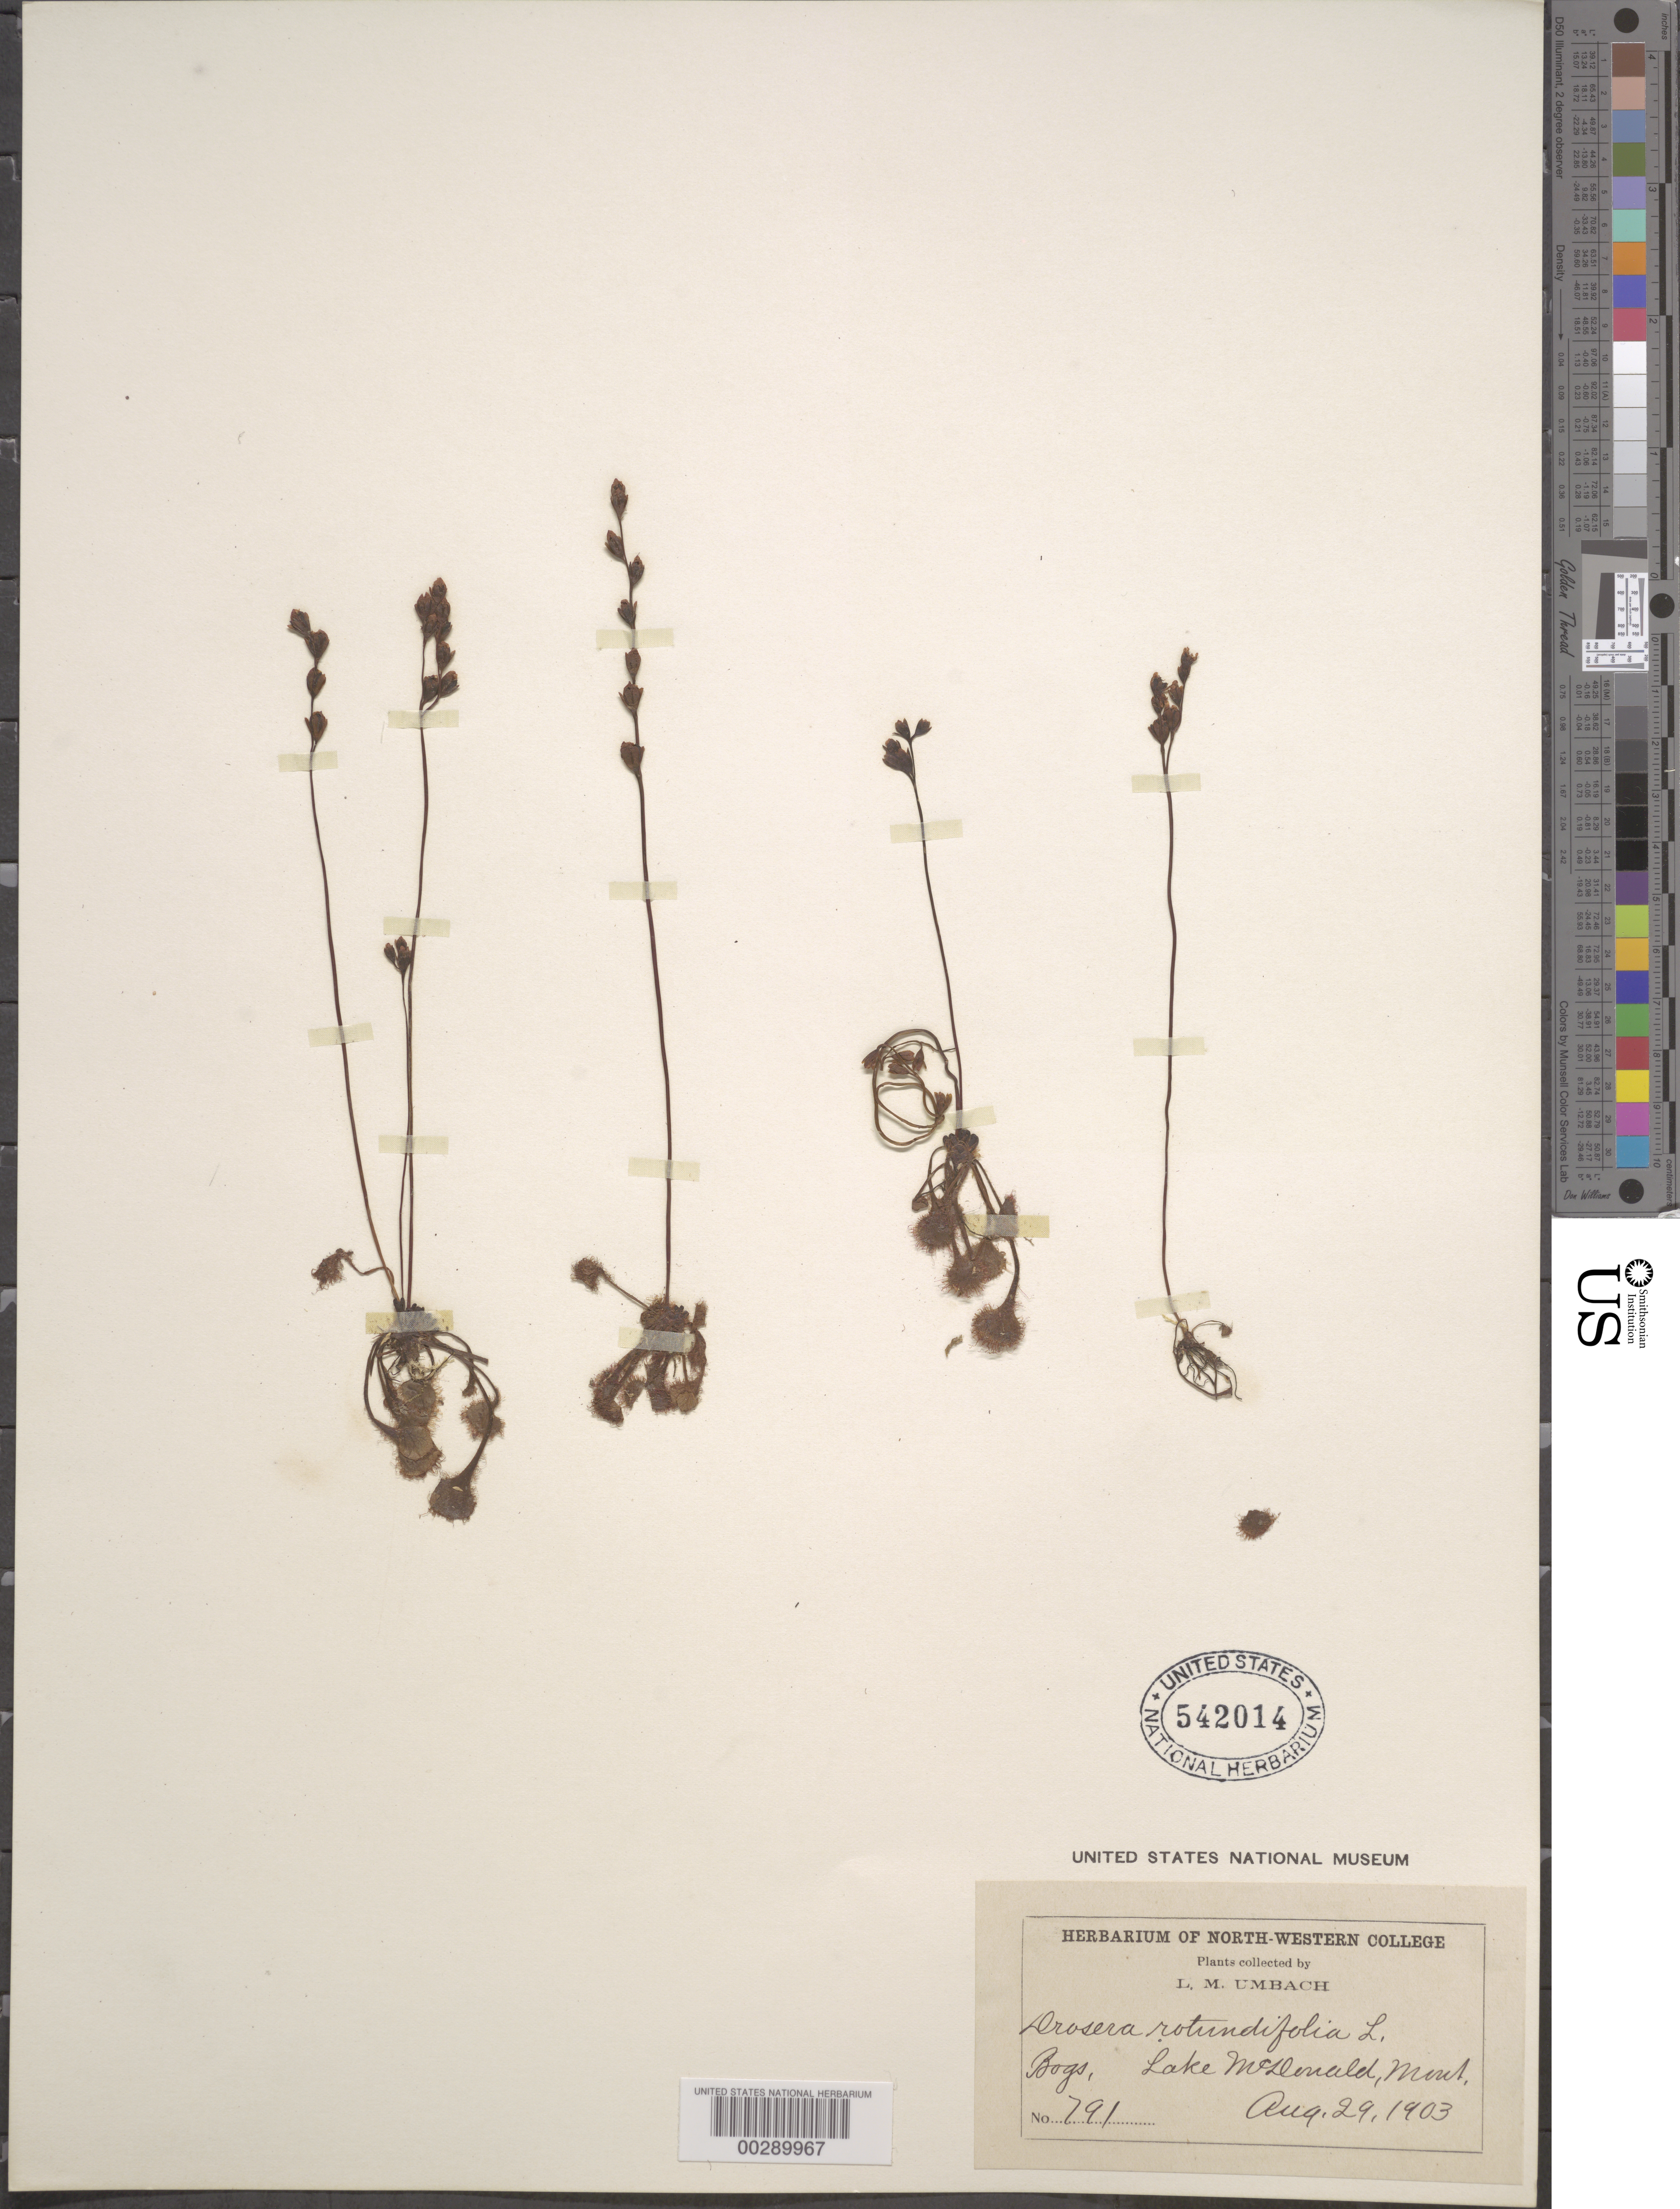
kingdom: Plantae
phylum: Tracheophyta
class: Magnoliopsida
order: Caryophyllales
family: Droseraceae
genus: Drosera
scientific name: Drosera rotundifolia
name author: L.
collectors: L. M. Umbach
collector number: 791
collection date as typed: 29 Aug 1903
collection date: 1903-08-29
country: United States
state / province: Montana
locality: Macdonald lake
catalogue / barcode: US 542014